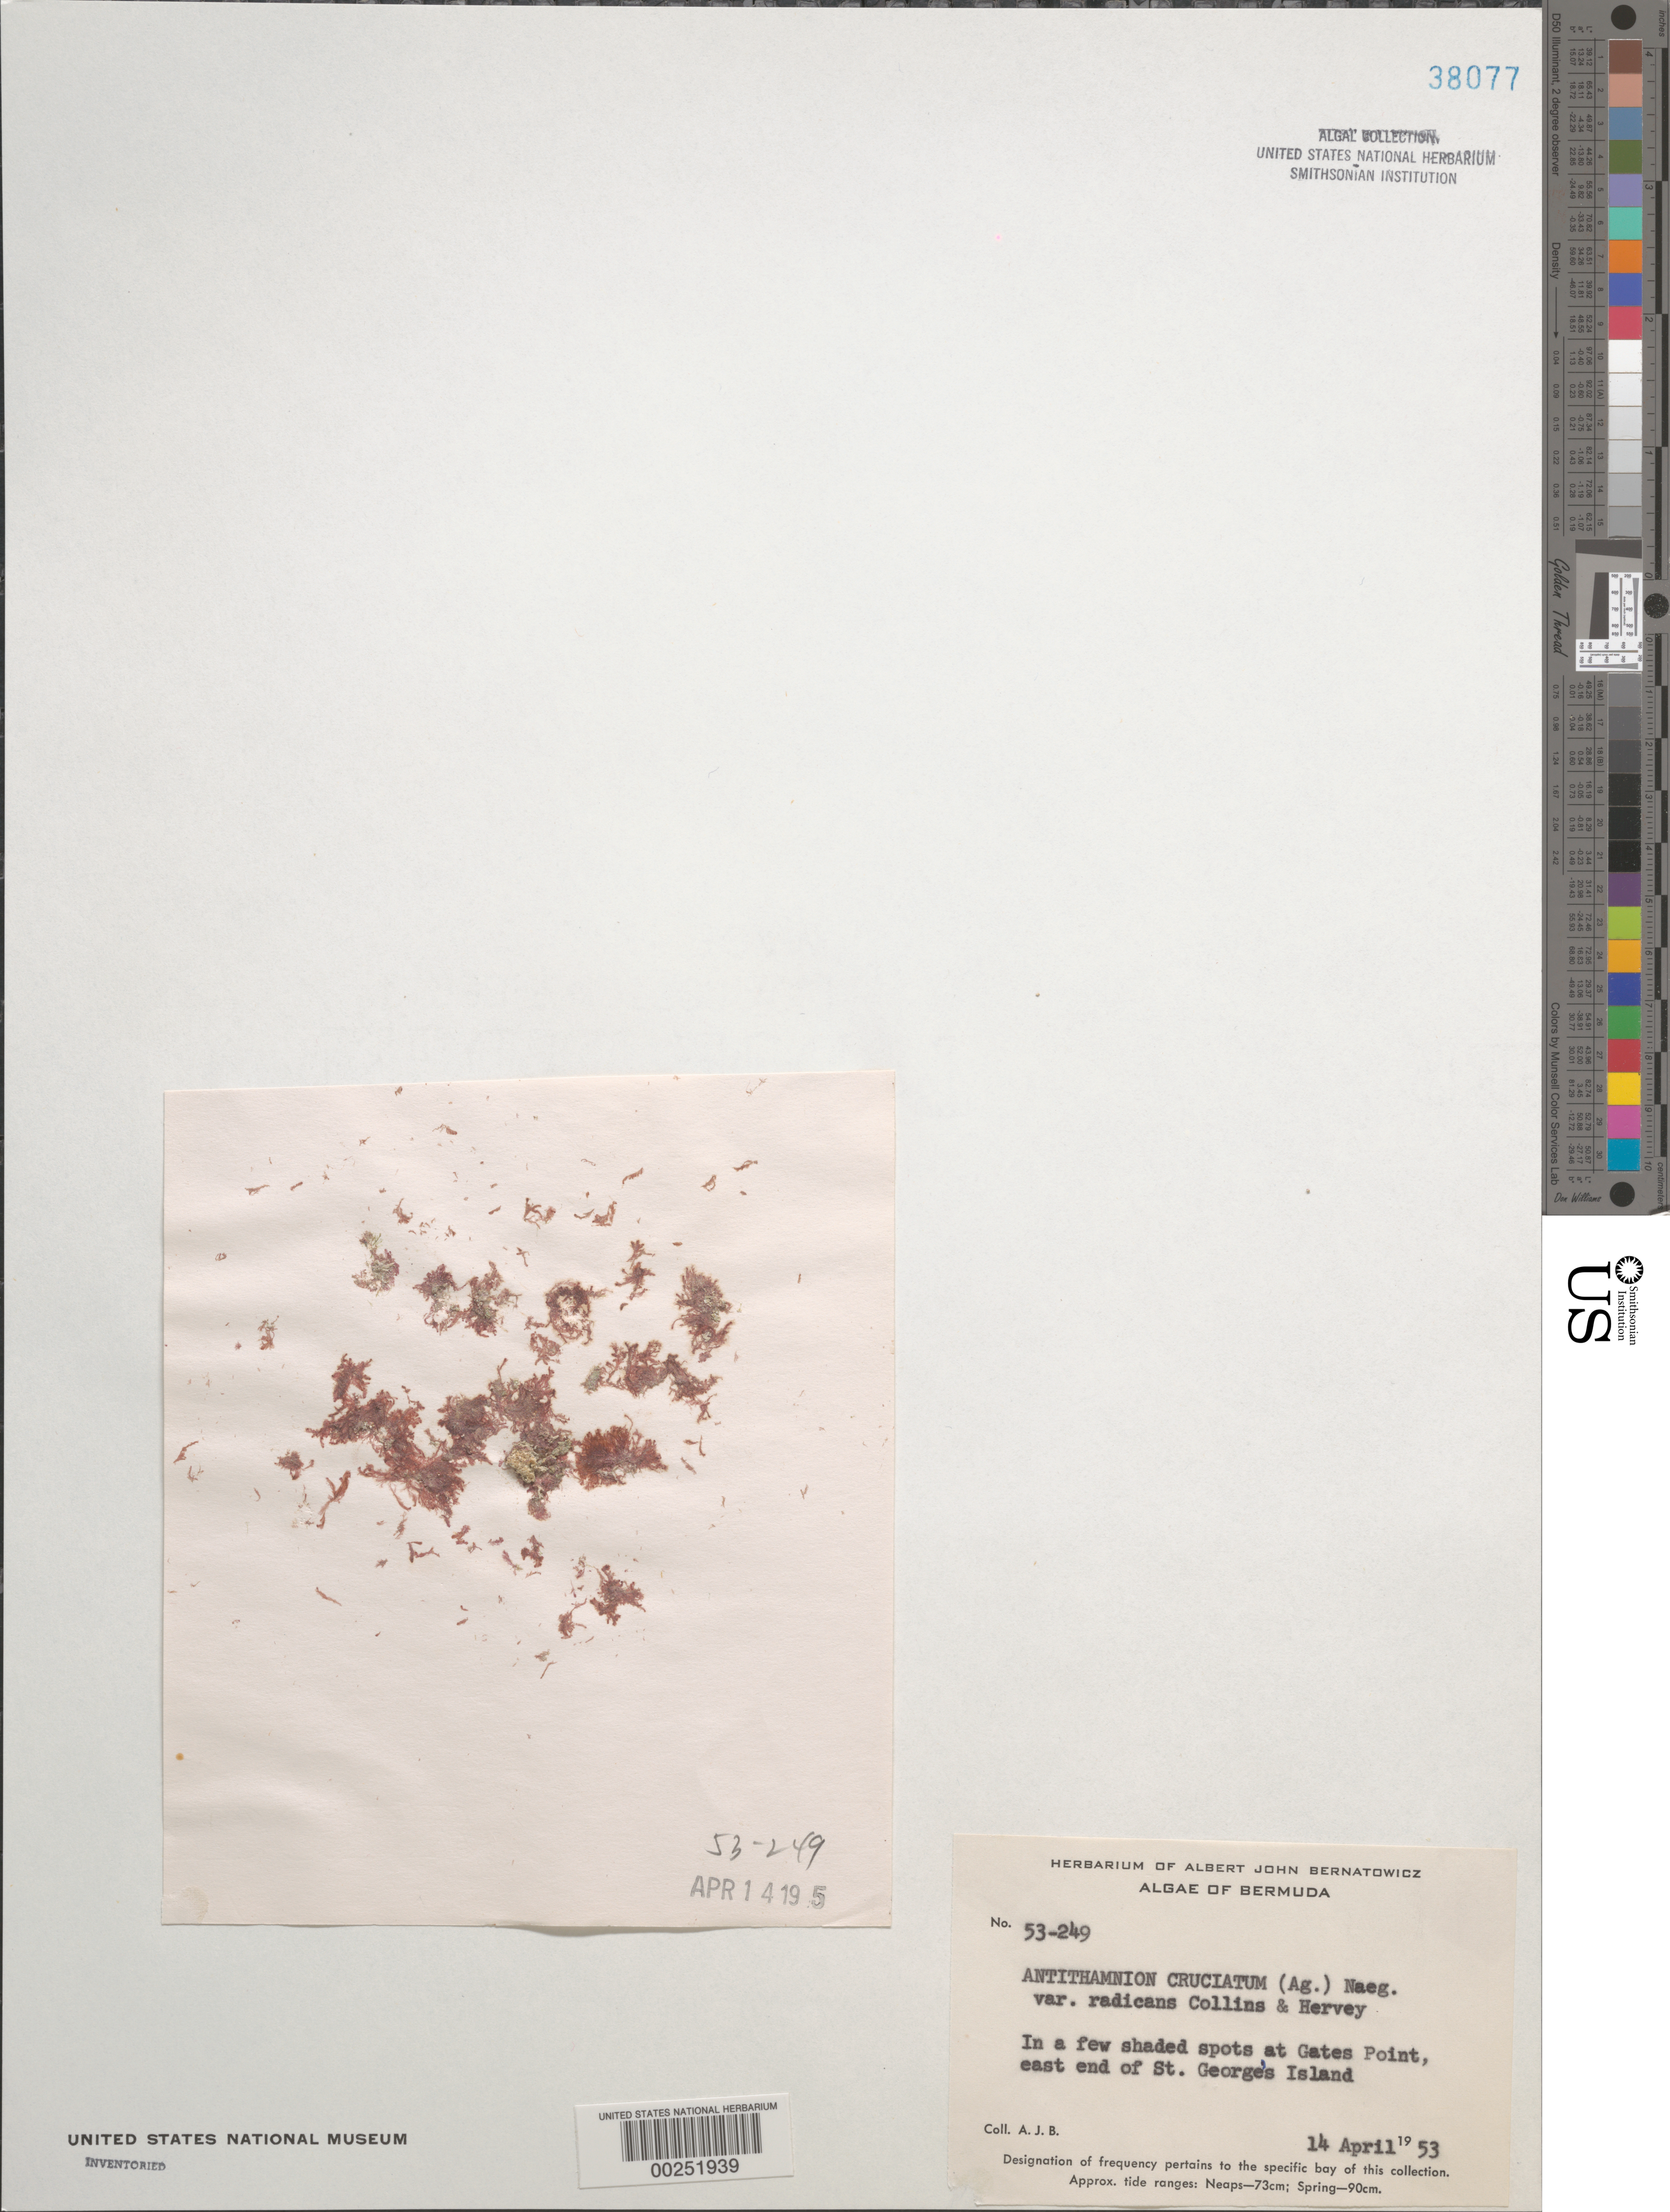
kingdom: Plantae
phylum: Rhodophyta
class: Florideophyceae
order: Ceramiales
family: Ceramiaceae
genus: Antithamnion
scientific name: Antithamnion cruciatum var. radicans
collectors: A. Bernatowicz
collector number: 53-249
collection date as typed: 14 Apr 1953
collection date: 1953-04-14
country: Bermuda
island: St. George's Island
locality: Gates Point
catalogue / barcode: US 38077